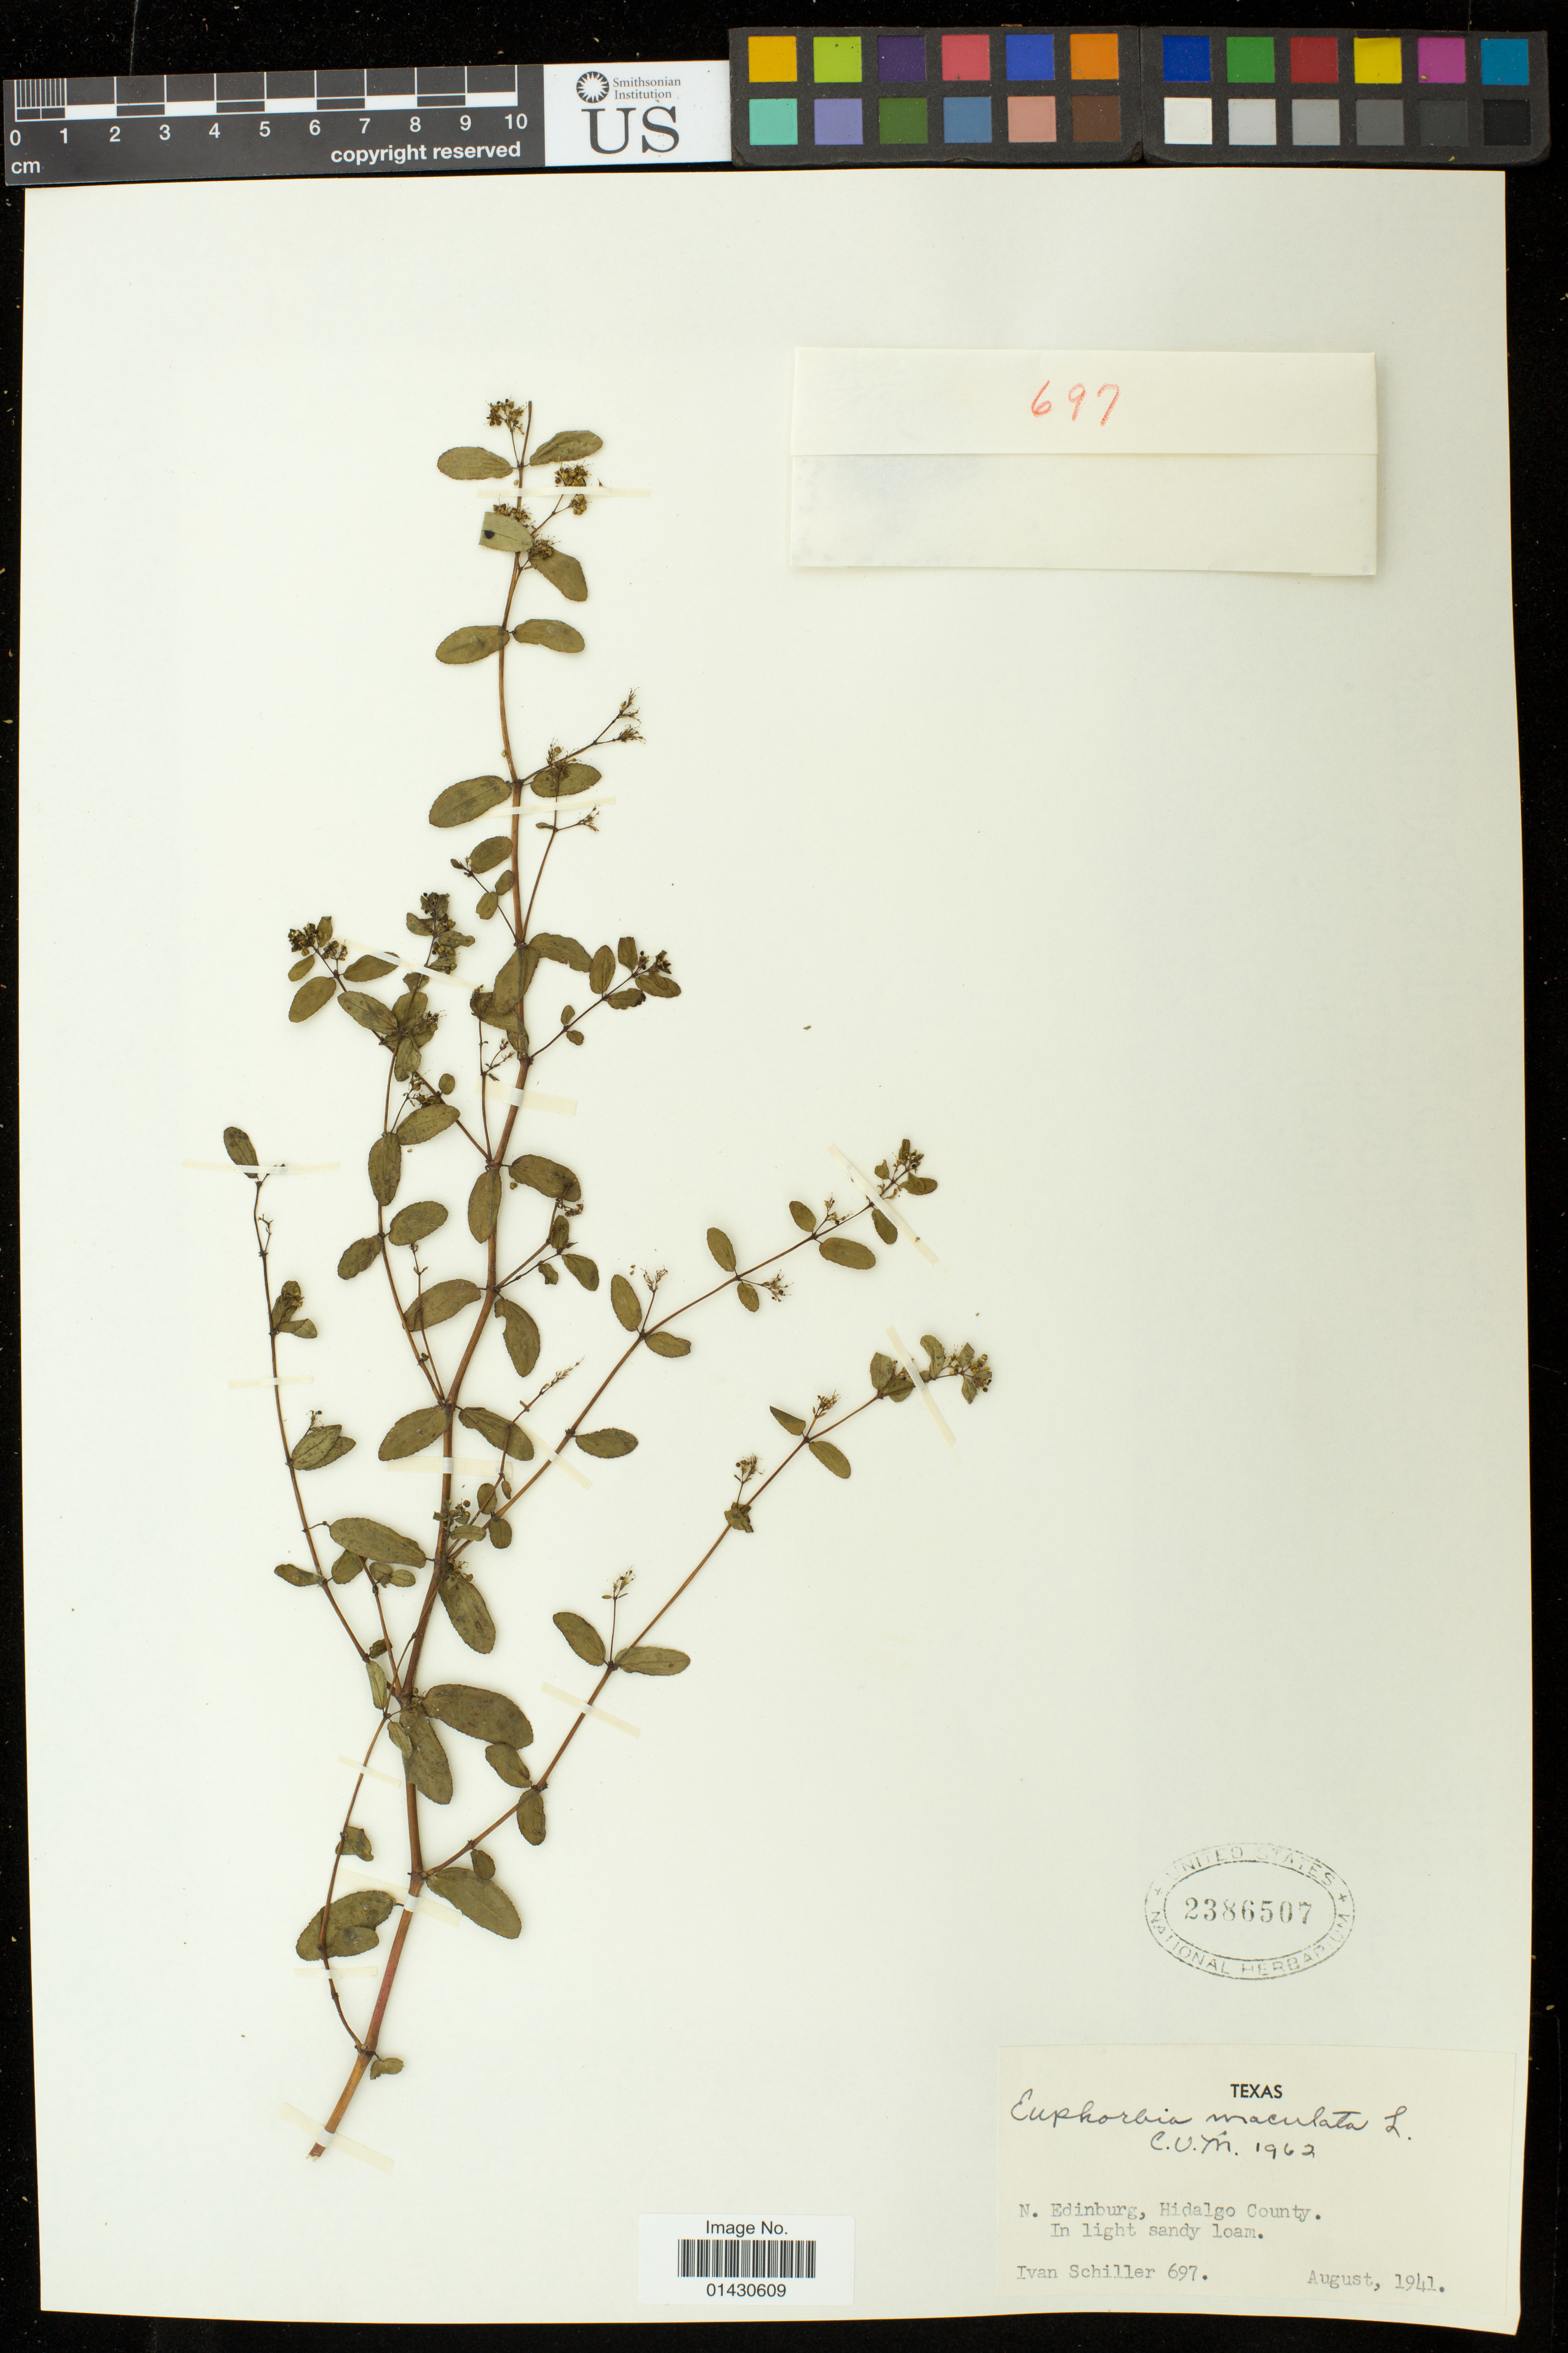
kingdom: Plantae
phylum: Tracheophyta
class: Magnoliopsida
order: Malpighiales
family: Euphorbiaceae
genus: Euphorbia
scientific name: Euphorbia maculata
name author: L.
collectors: I. Schiller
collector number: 697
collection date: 1941-08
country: United States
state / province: Texas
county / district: Hidalgo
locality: N. Edinburg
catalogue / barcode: US 2386507